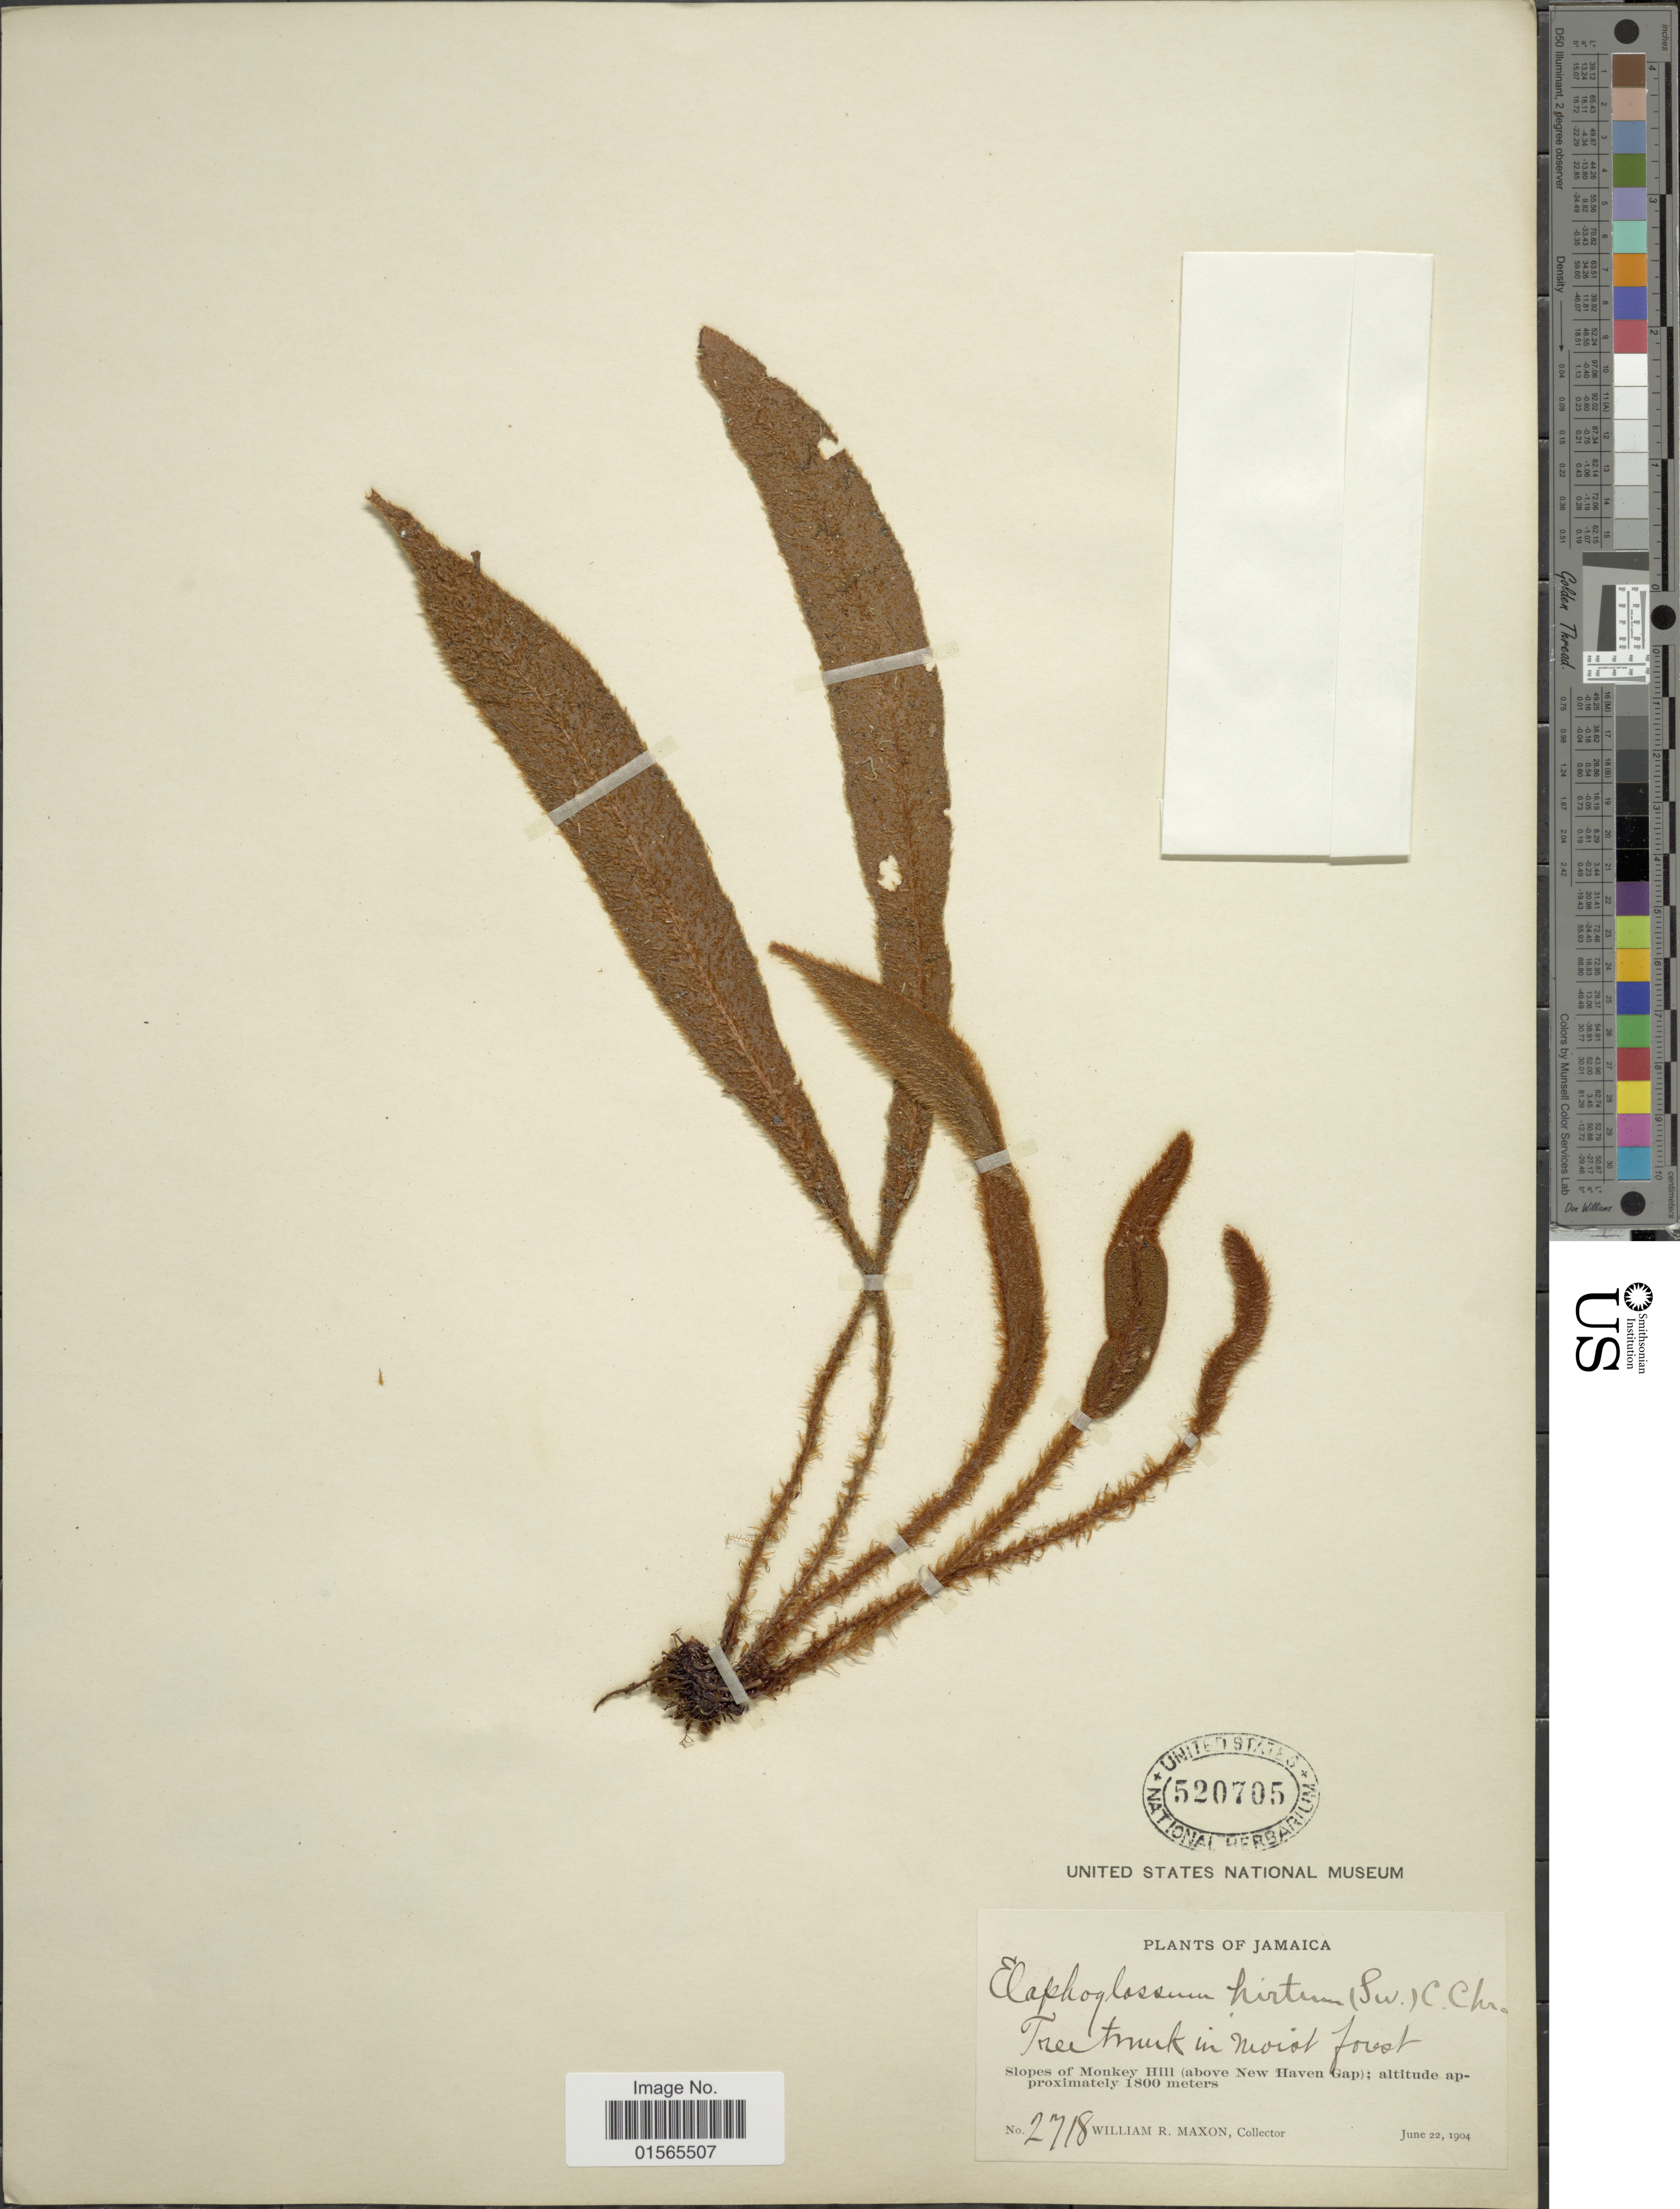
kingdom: Plantae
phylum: Tracheophyta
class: Polypodiopsida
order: Polypodiales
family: Dryopteridaceae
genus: Elaphoglossum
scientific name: Elaphoglossum hirtum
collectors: W. R. Maxon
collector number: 2718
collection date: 1904-06-22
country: Jamaica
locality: Slopes of Monkey Hill (above New Haven Gap)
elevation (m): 1800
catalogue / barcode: US 520705